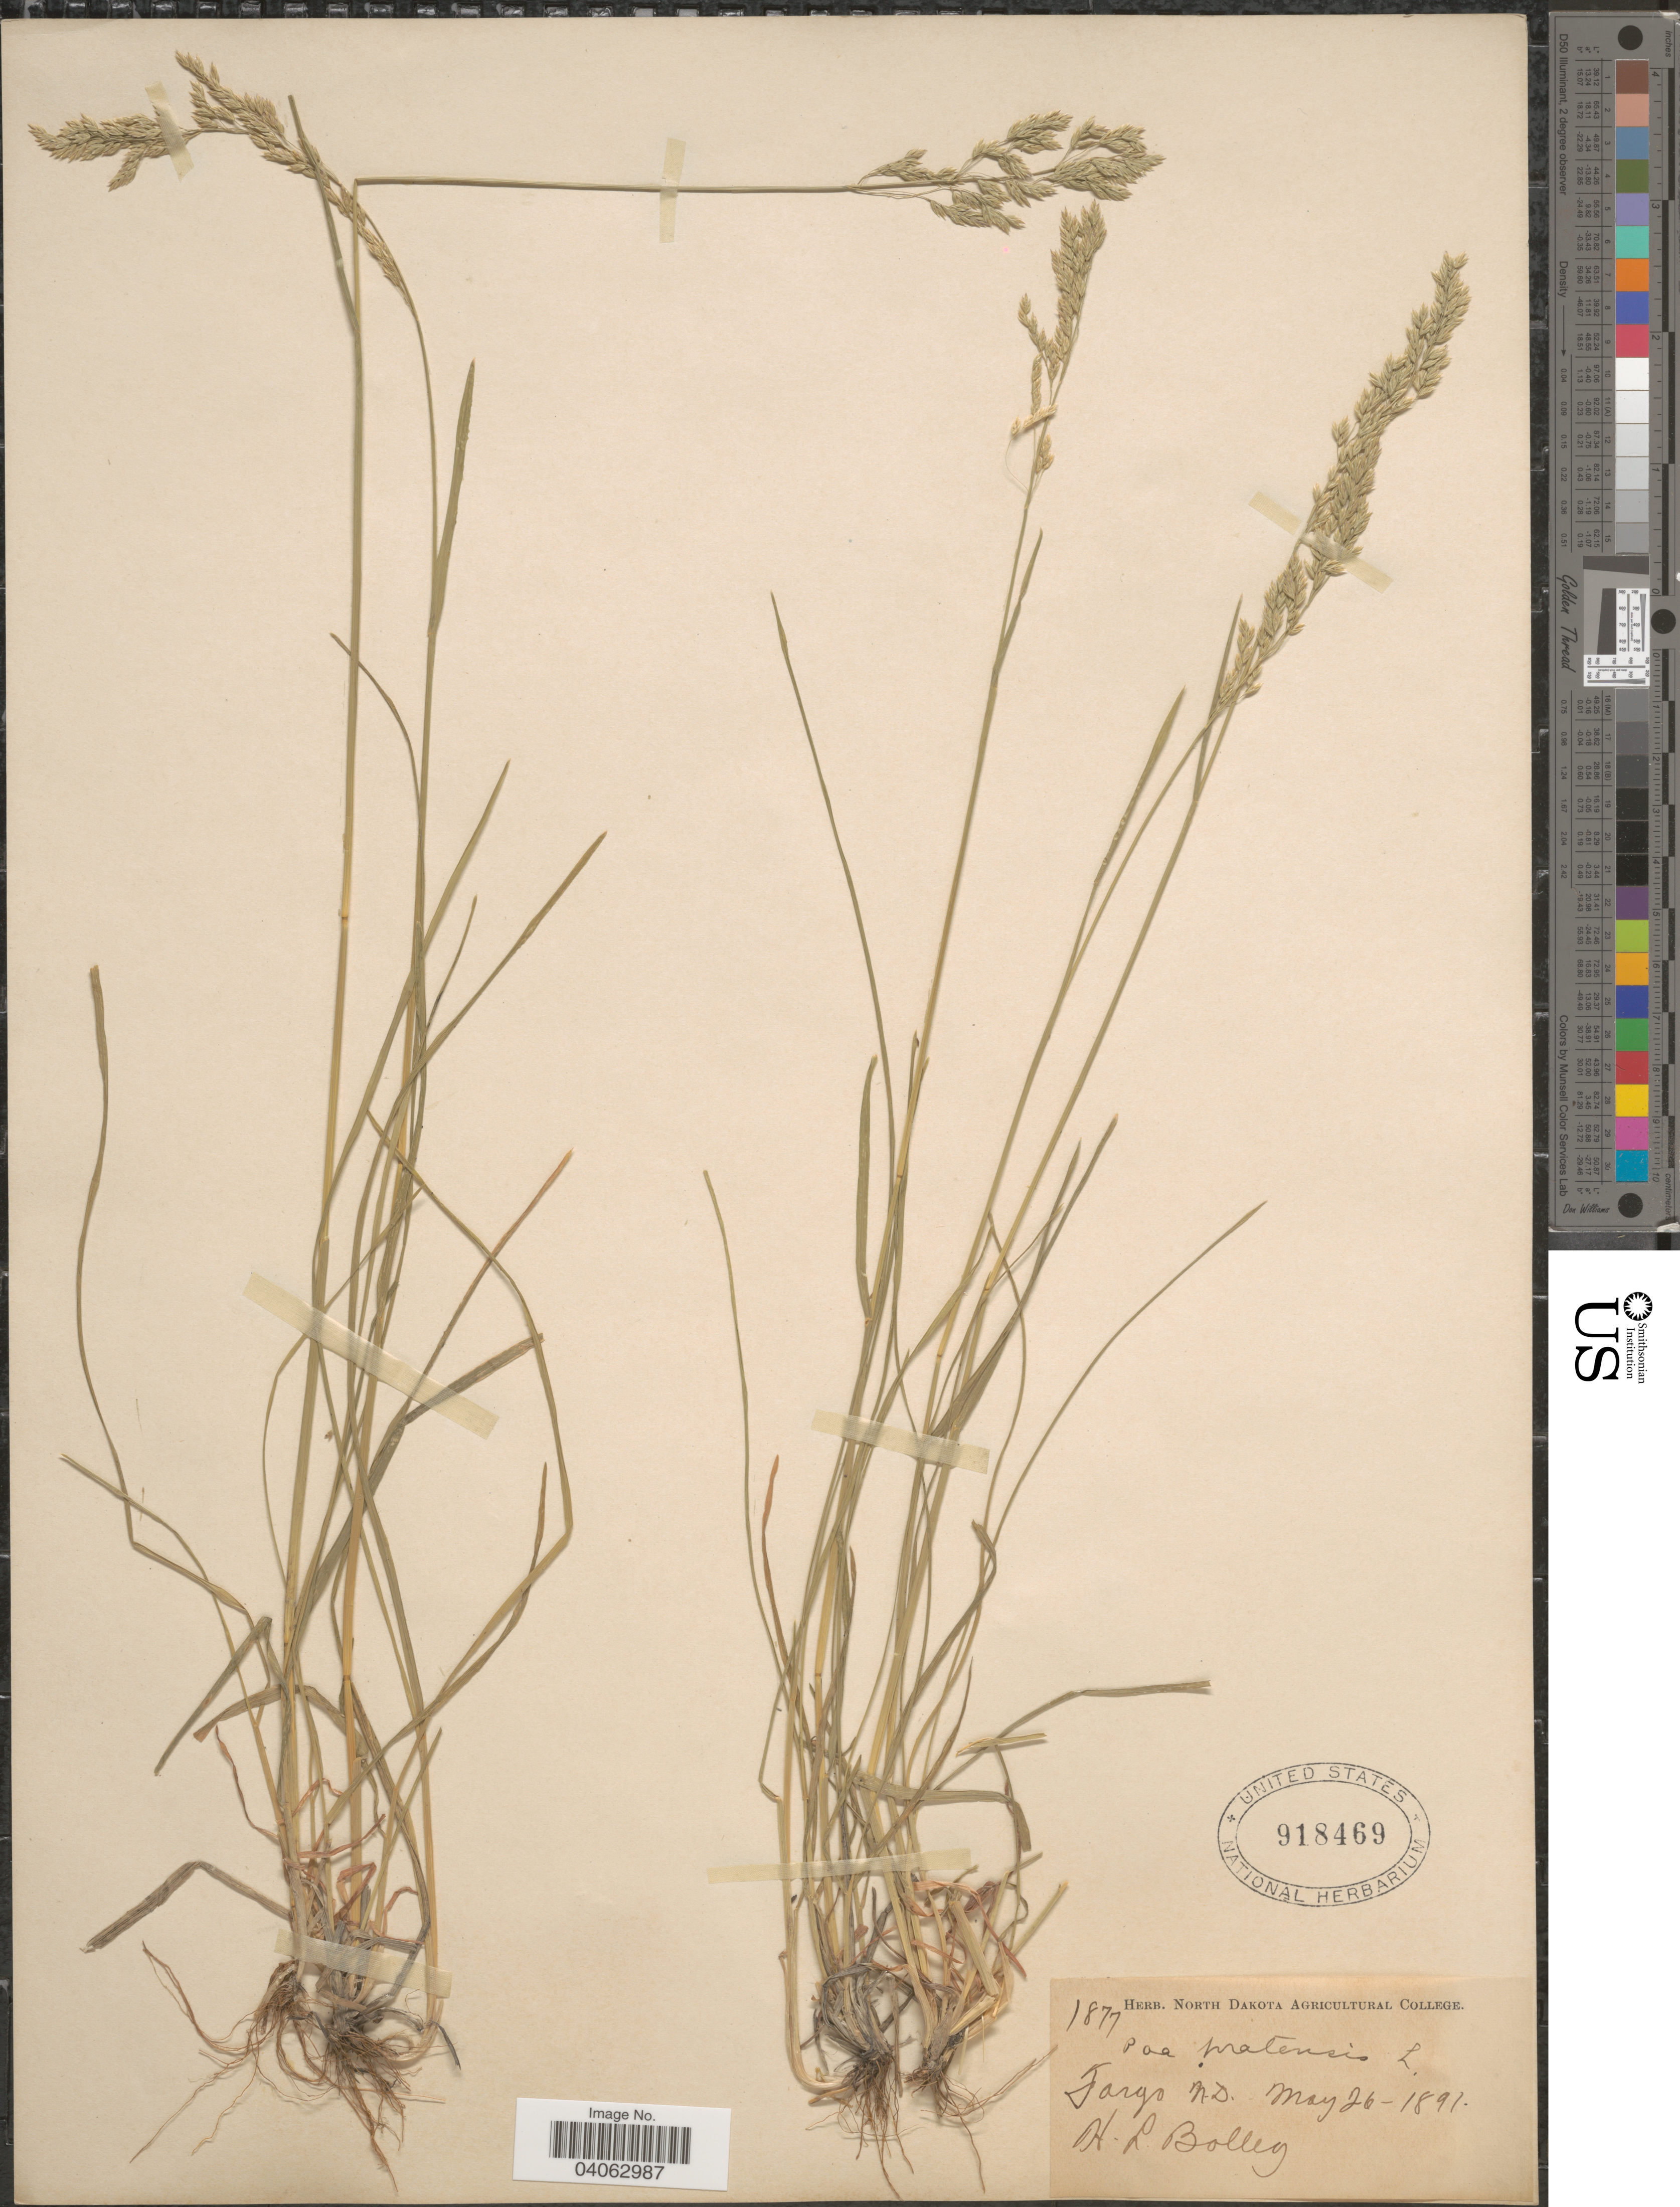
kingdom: Plantae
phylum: Tracheophyta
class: Liliopsida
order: Poales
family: Poaceae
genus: Poa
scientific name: Poa pratensis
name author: L.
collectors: H. Bolley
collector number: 1877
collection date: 1891-05-26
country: United States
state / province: North Dakota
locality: Fargo.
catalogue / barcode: US 918469